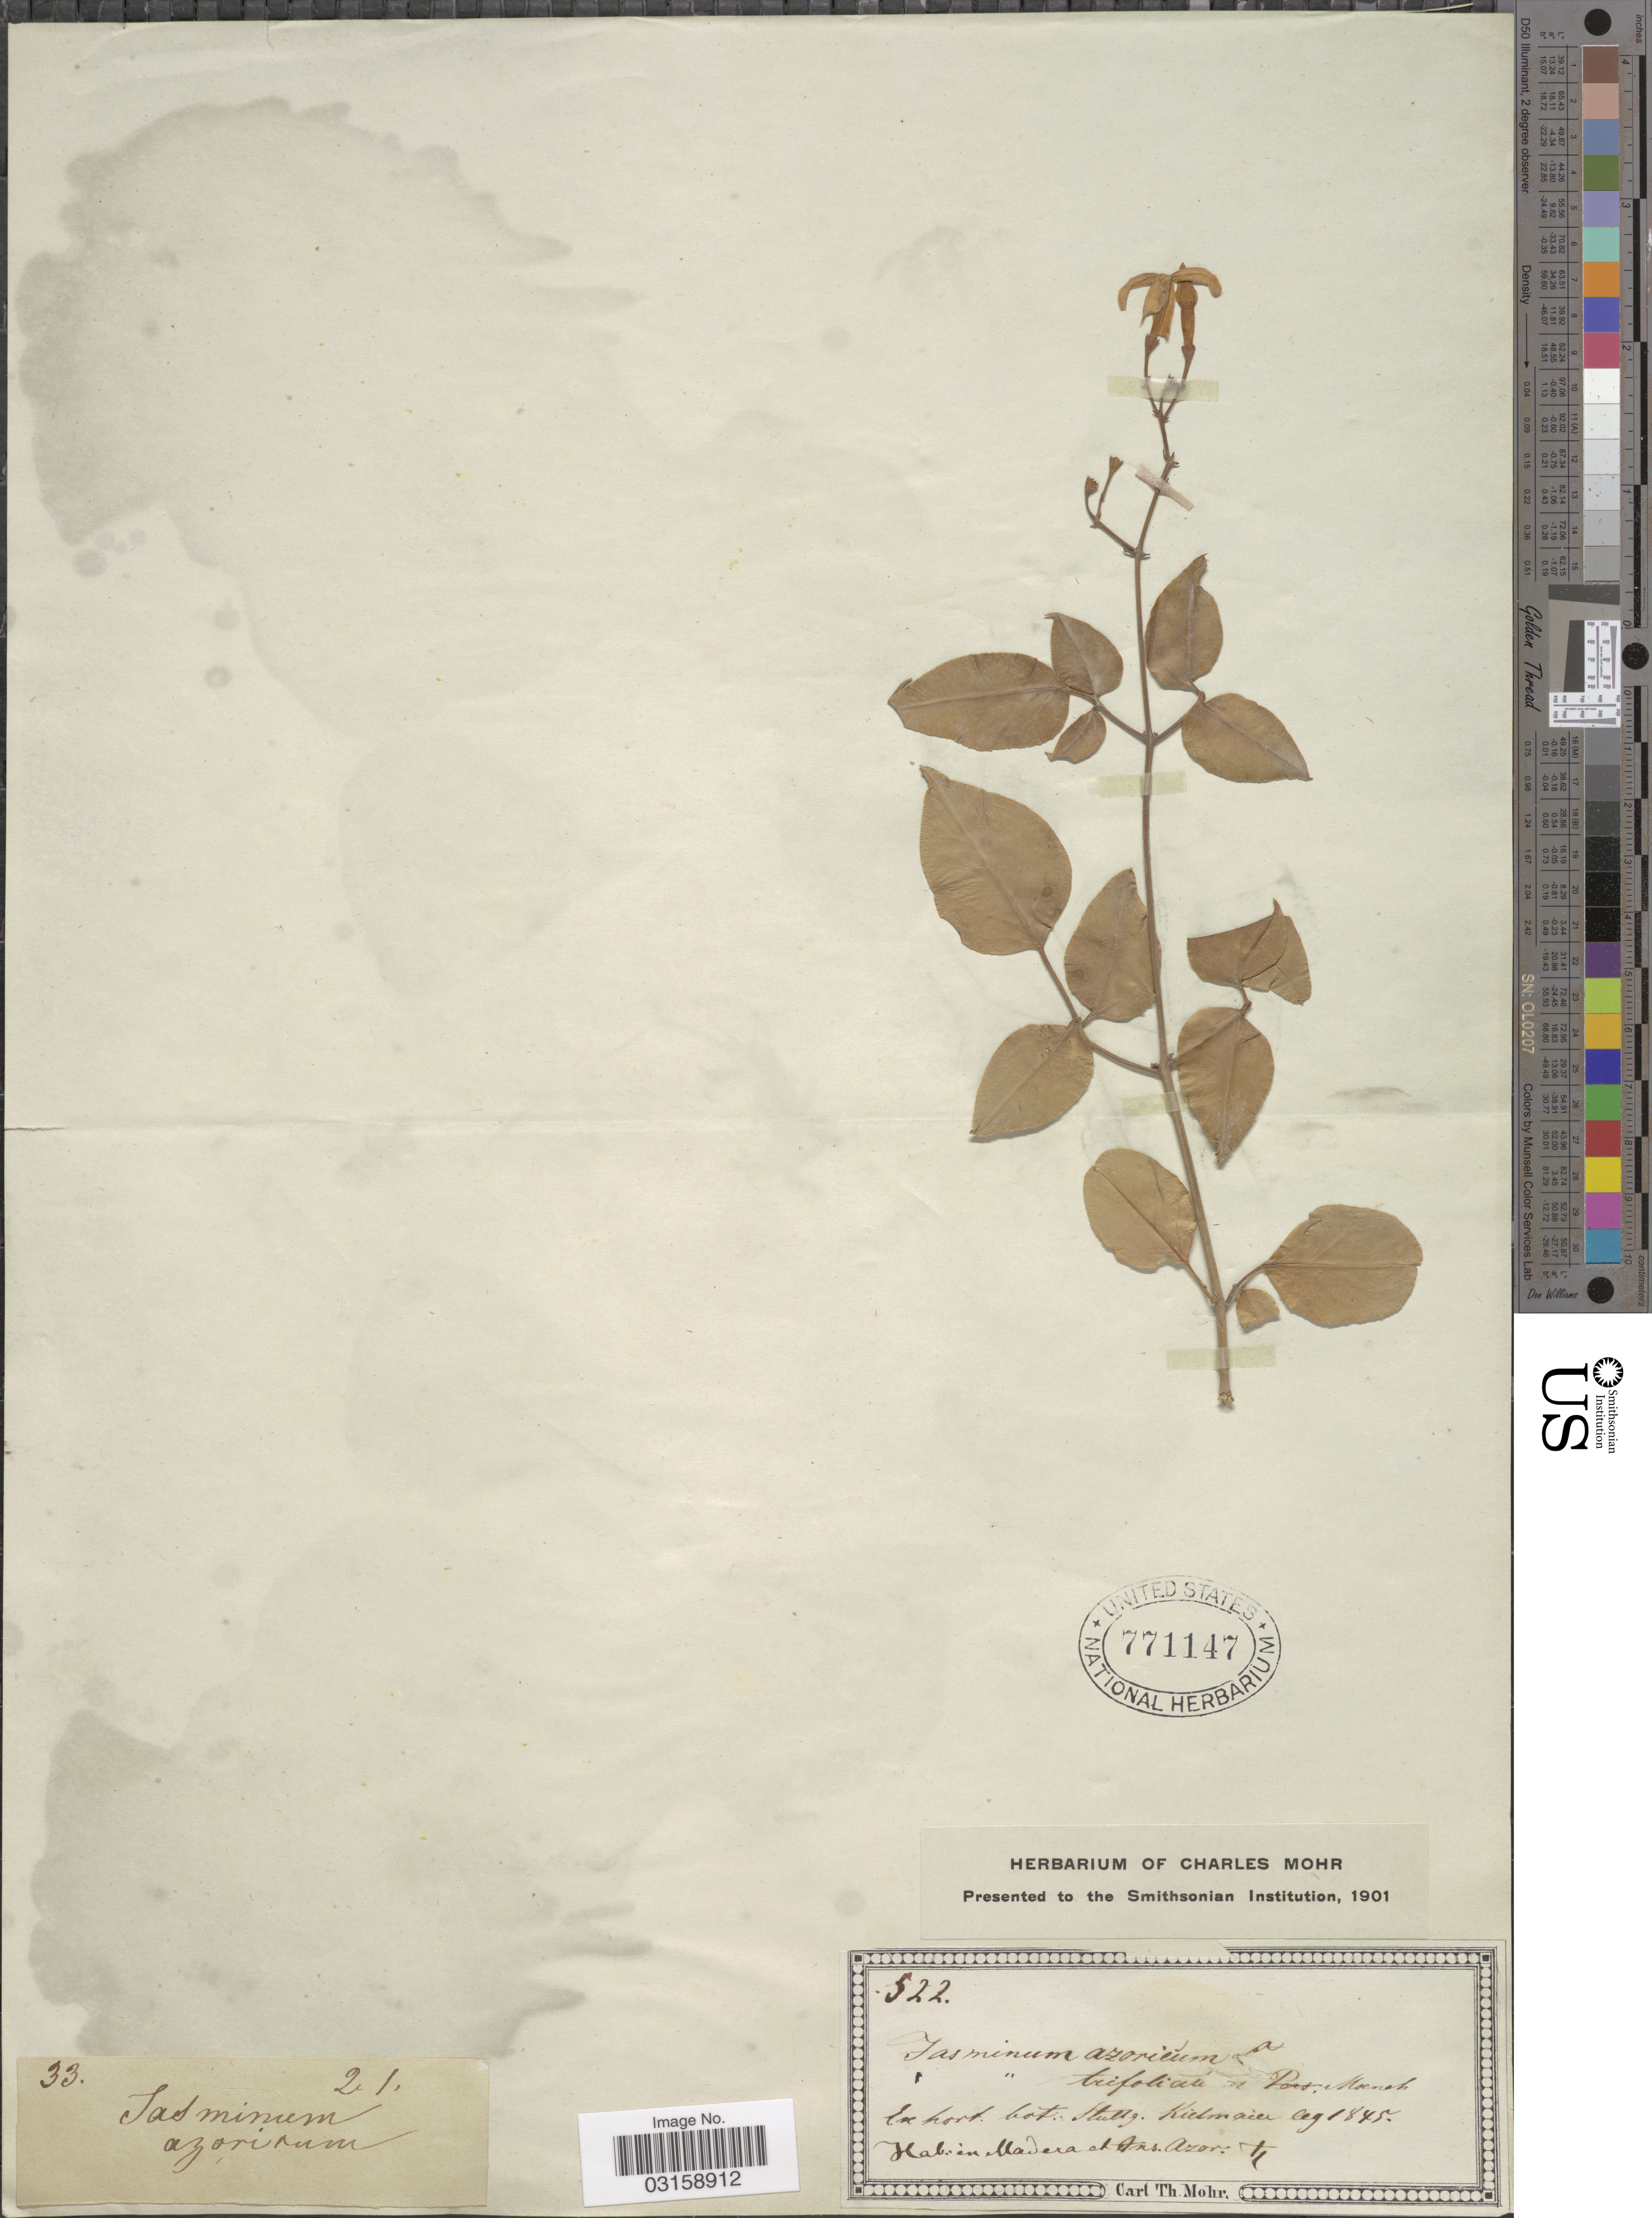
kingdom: Plantae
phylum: Tracheophyta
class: Magnoliopsida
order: Lamiales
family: Oleaceae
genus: Jasminum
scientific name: Jasminum azoricum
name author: L.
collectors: Kielmaier, --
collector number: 522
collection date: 1845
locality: Hort. bot. Stuttg. In Madera et Ins Azor. [interpreted] [unsure placement]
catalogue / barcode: US 771147